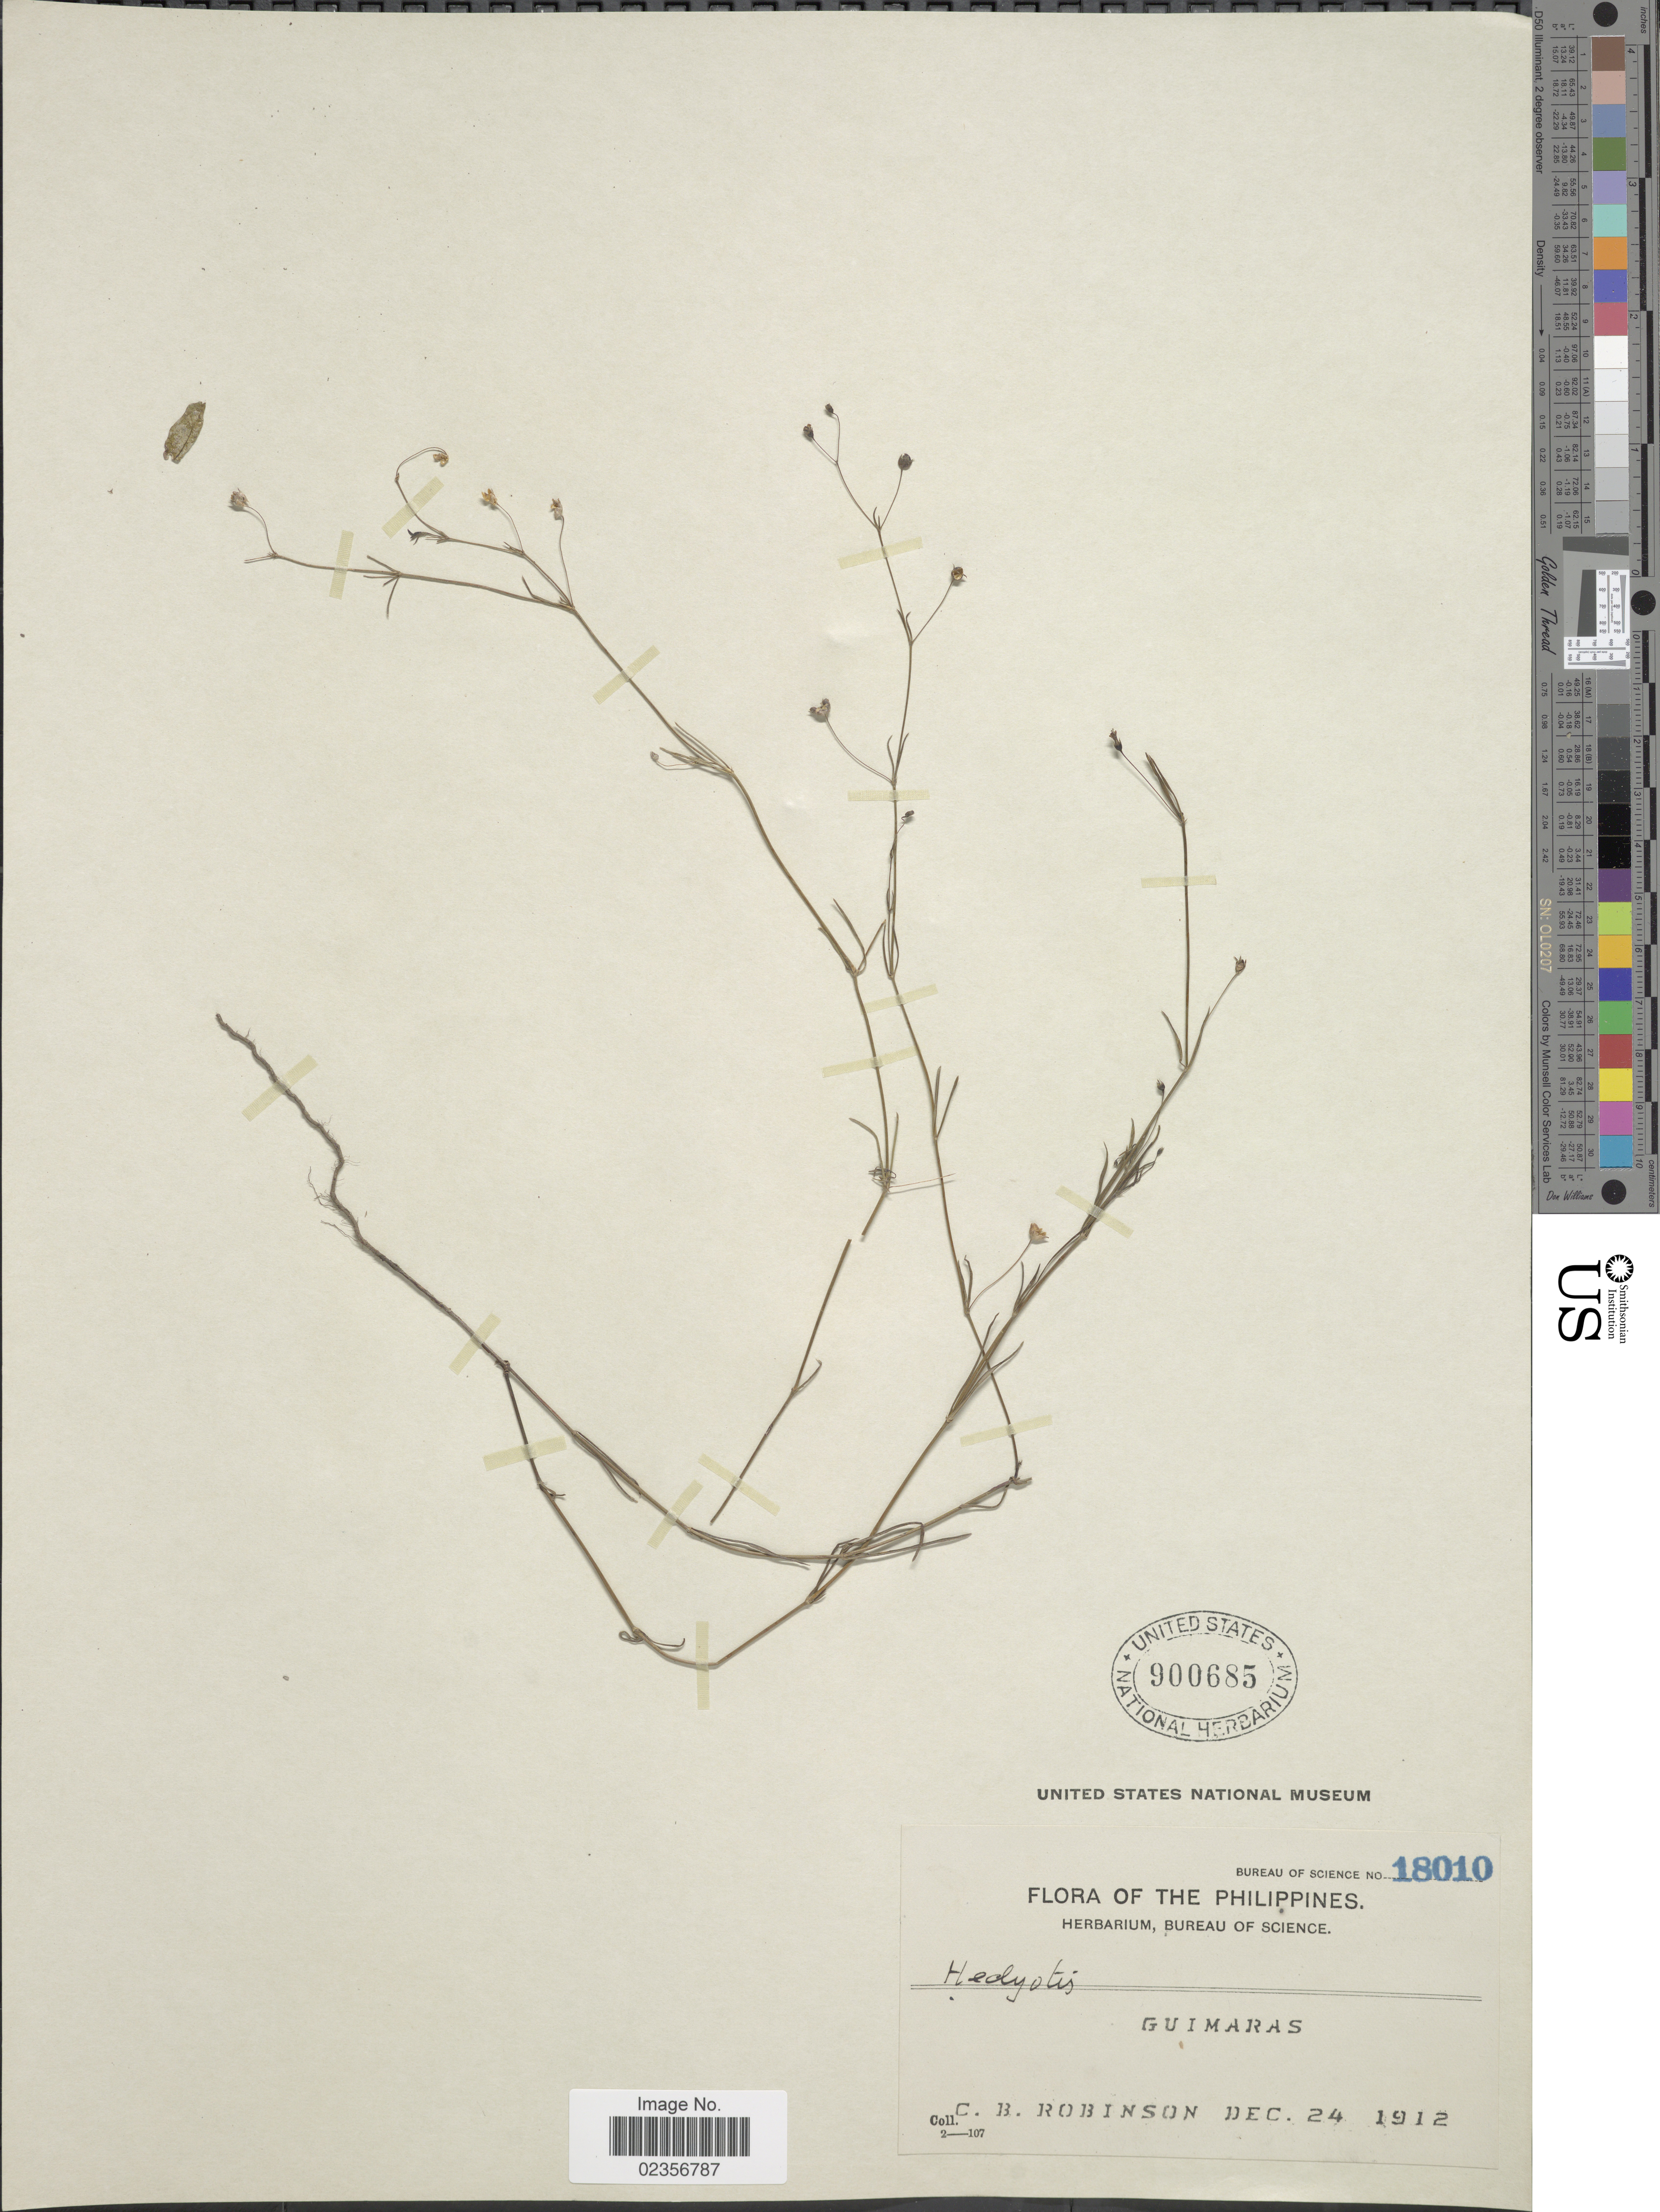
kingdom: Plantae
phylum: Tracheophyta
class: Magnoliopsida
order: Gentianales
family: Rubiaceae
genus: Hedyotis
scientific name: Hedyotis sp.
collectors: C. Robinson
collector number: Bureau of Science 18010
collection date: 1912-12-24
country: Philippines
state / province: Western Visayas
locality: Guimaras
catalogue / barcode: US 900685